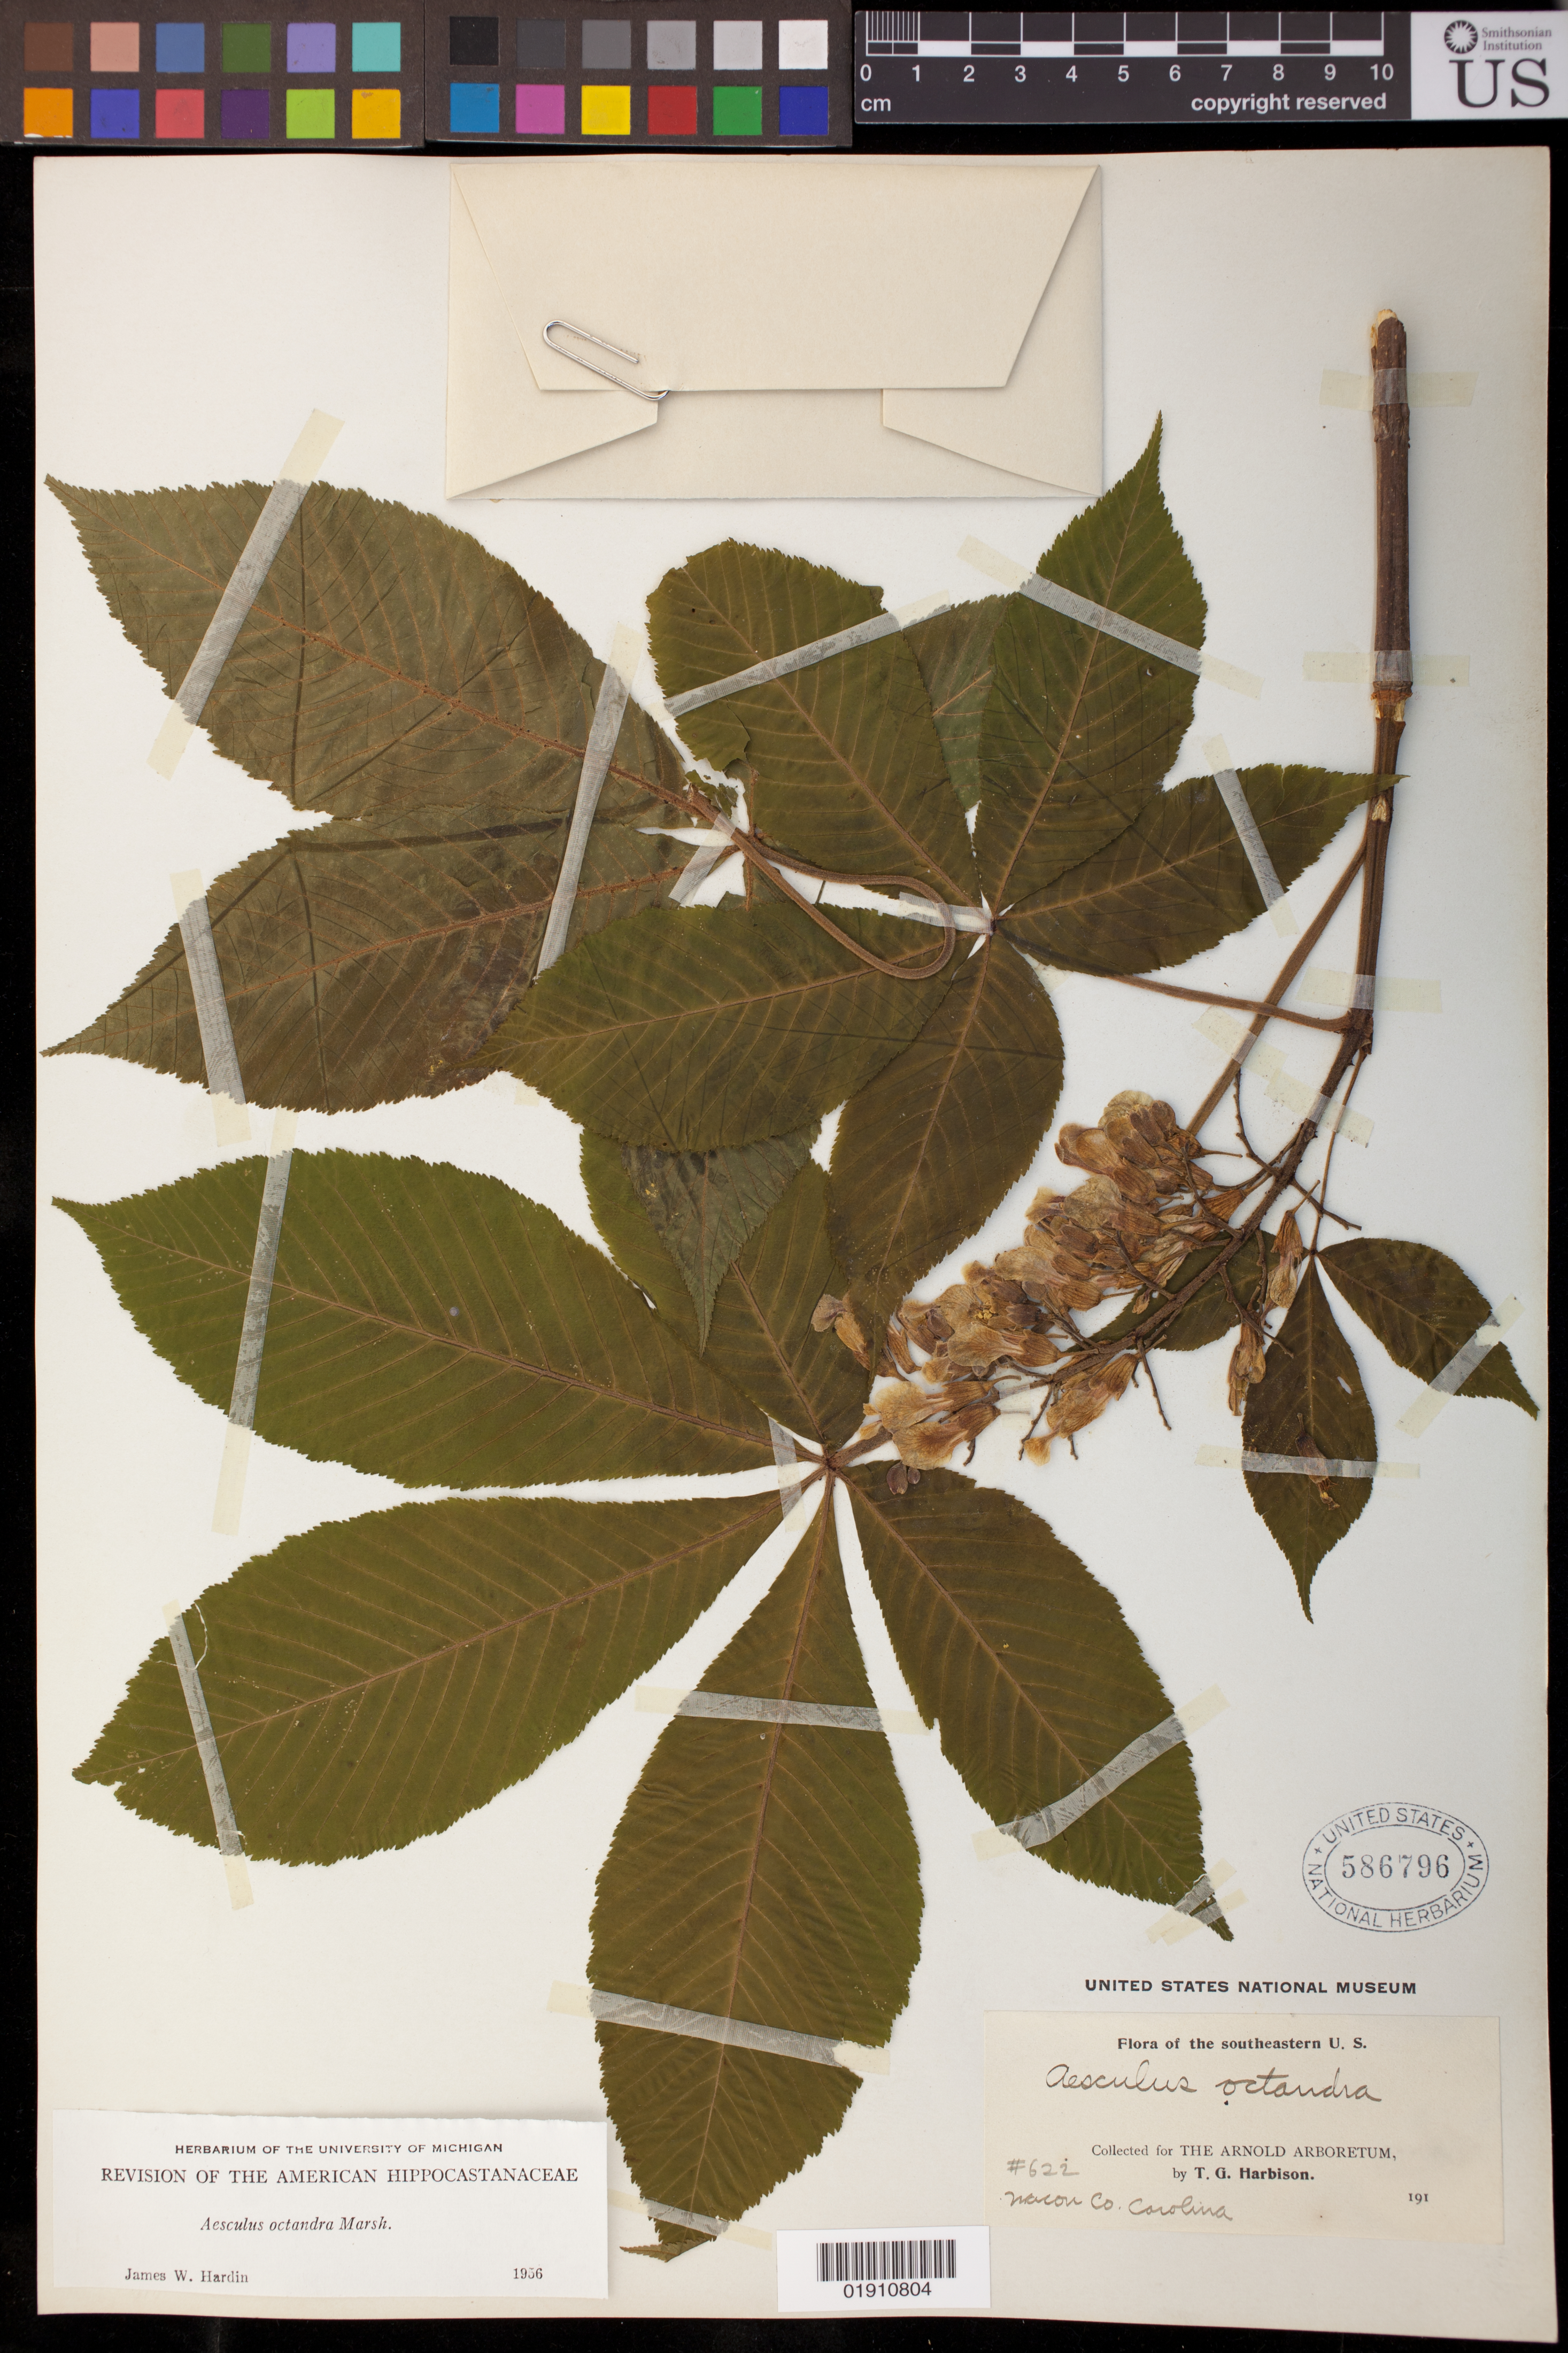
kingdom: Plantae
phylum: Tracheophyta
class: Magnoliopsida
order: Sapindales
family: Sapindaceae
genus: Aesculus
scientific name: Aesculus octandra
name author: Marshall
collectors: T. Harbison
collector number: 622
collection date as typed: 191-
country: United States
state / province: North Carolina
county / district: Macon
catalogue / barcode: US 586796